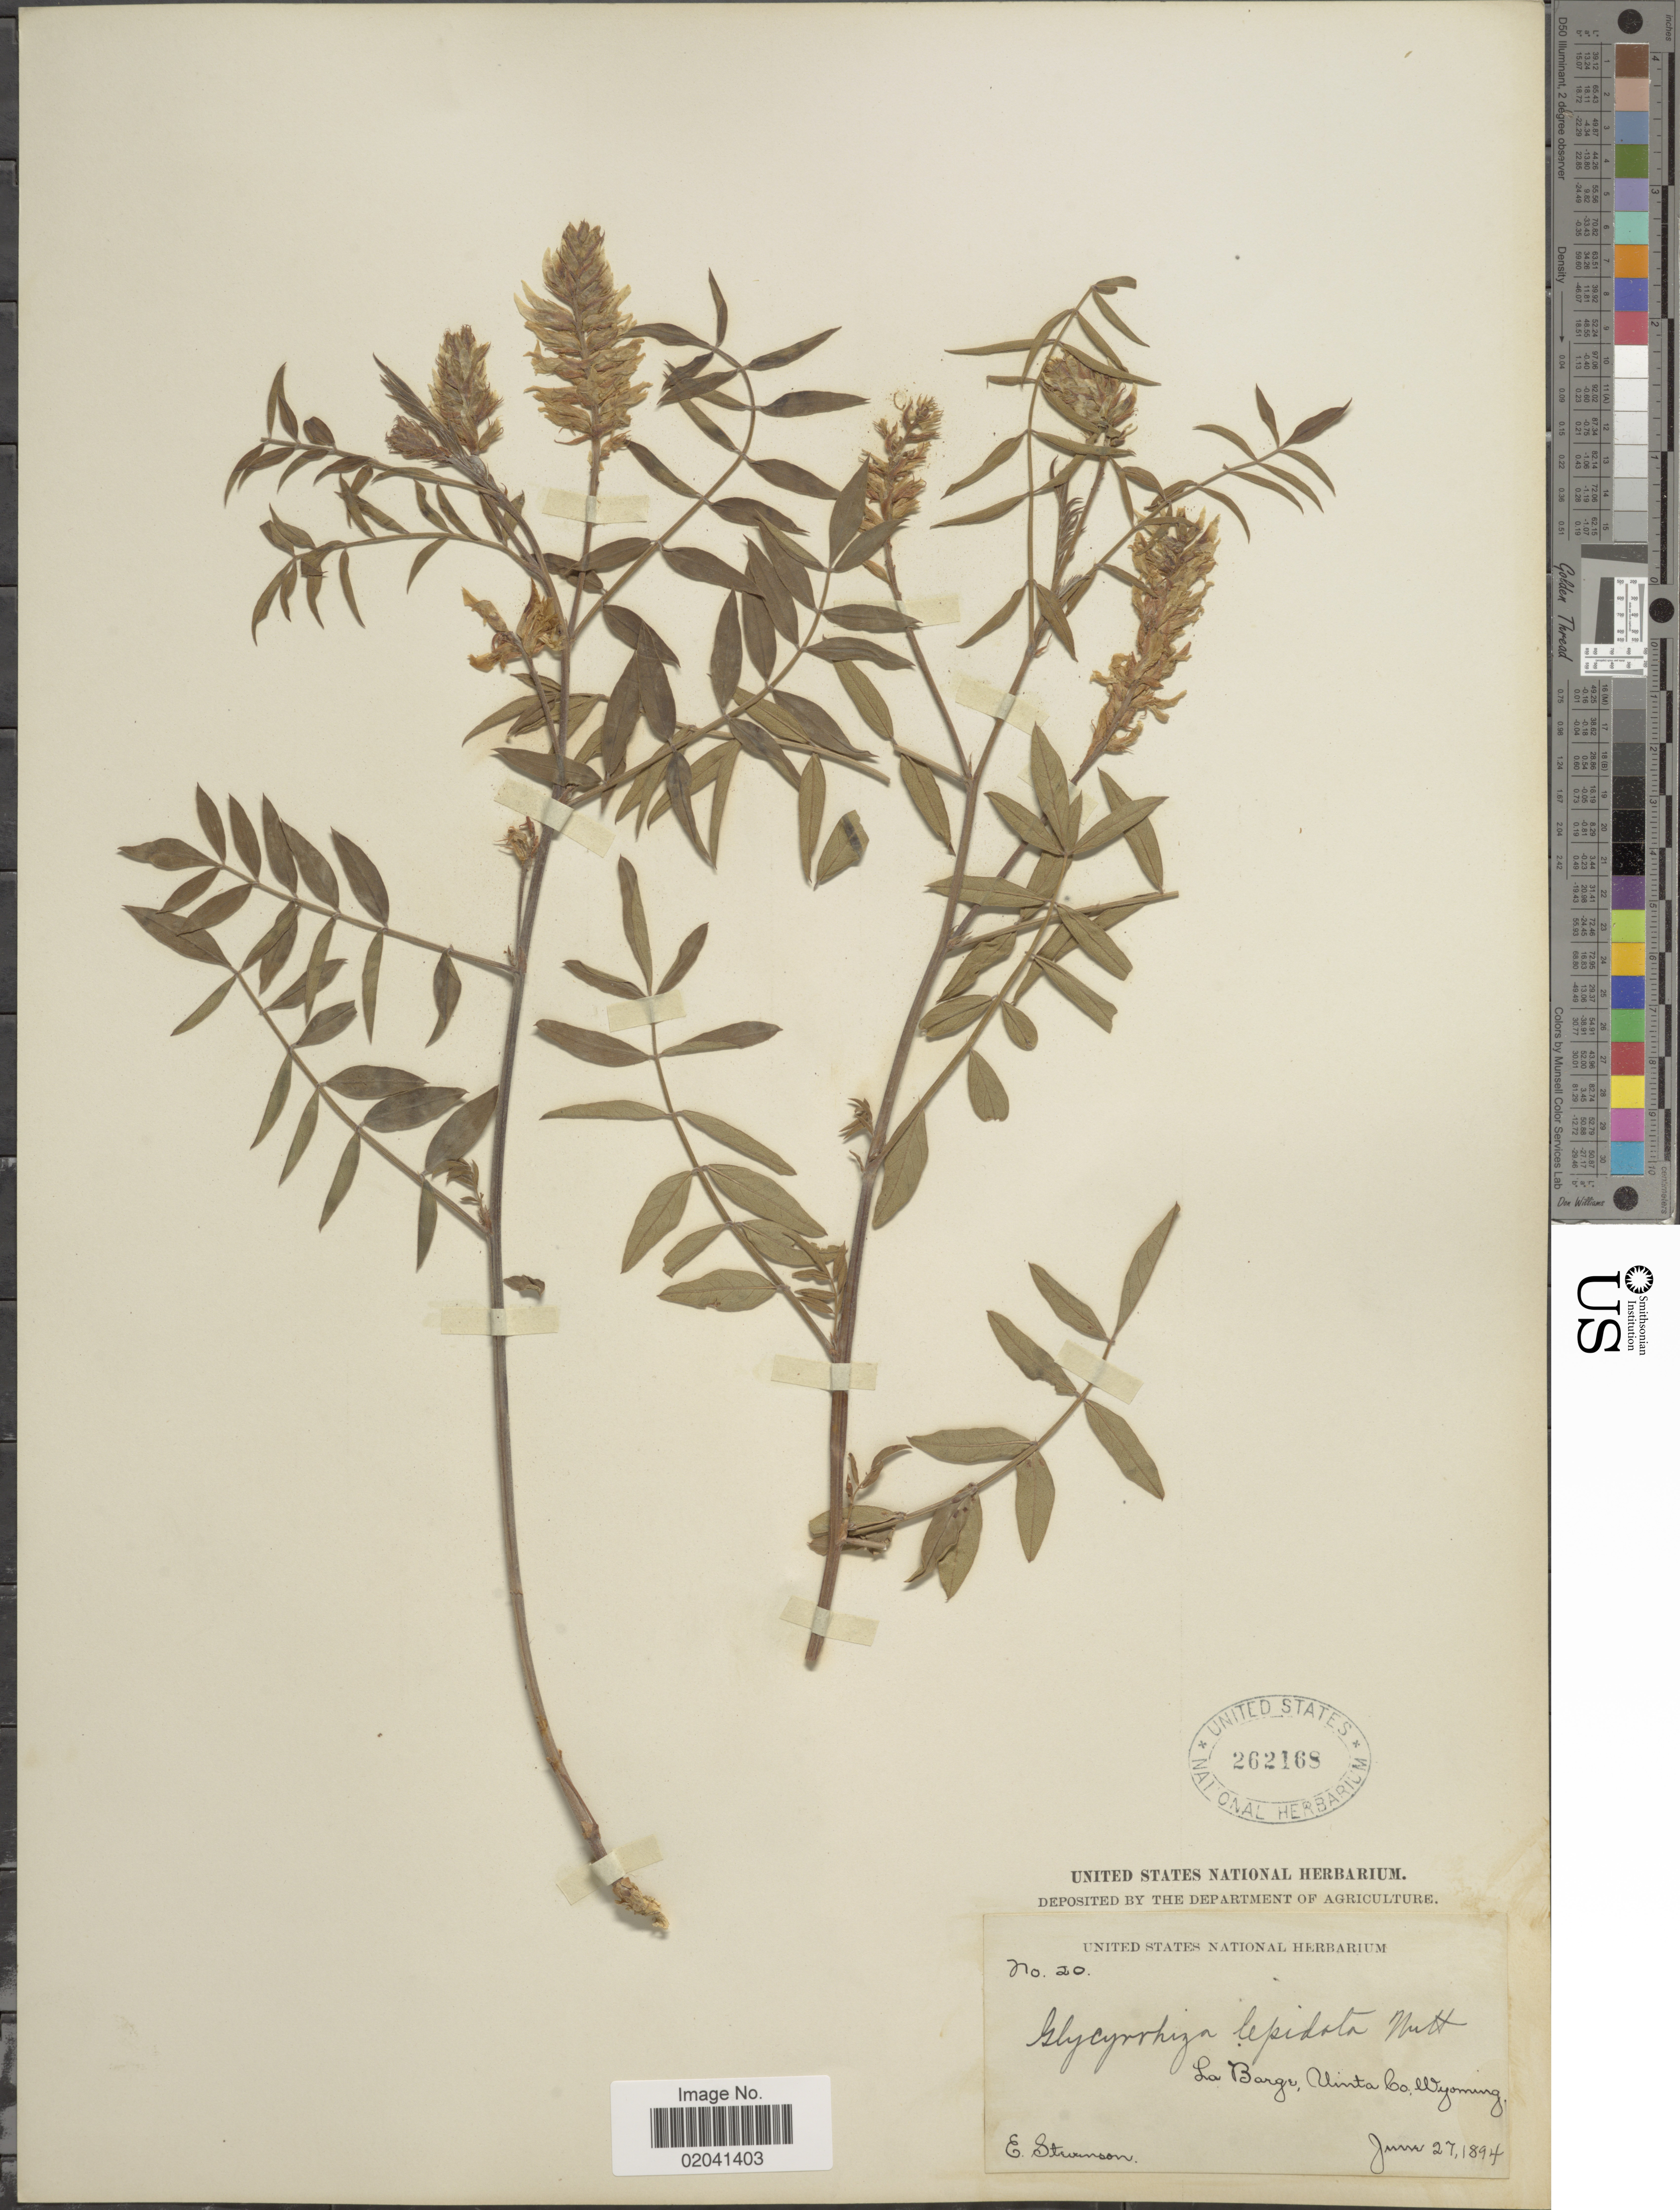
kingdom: Plantae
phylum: Tracheophyta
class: Magnoliopsida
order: Fabales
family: Fabaceae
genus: Glycyrrhiza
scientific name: Glycyrrhiza lepidota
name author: Pursh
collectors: E. Stevenson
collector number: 20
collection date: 1894-06-27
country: United States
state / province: Wyoming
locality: La barge, Uinta Co.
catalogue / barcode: US 262168